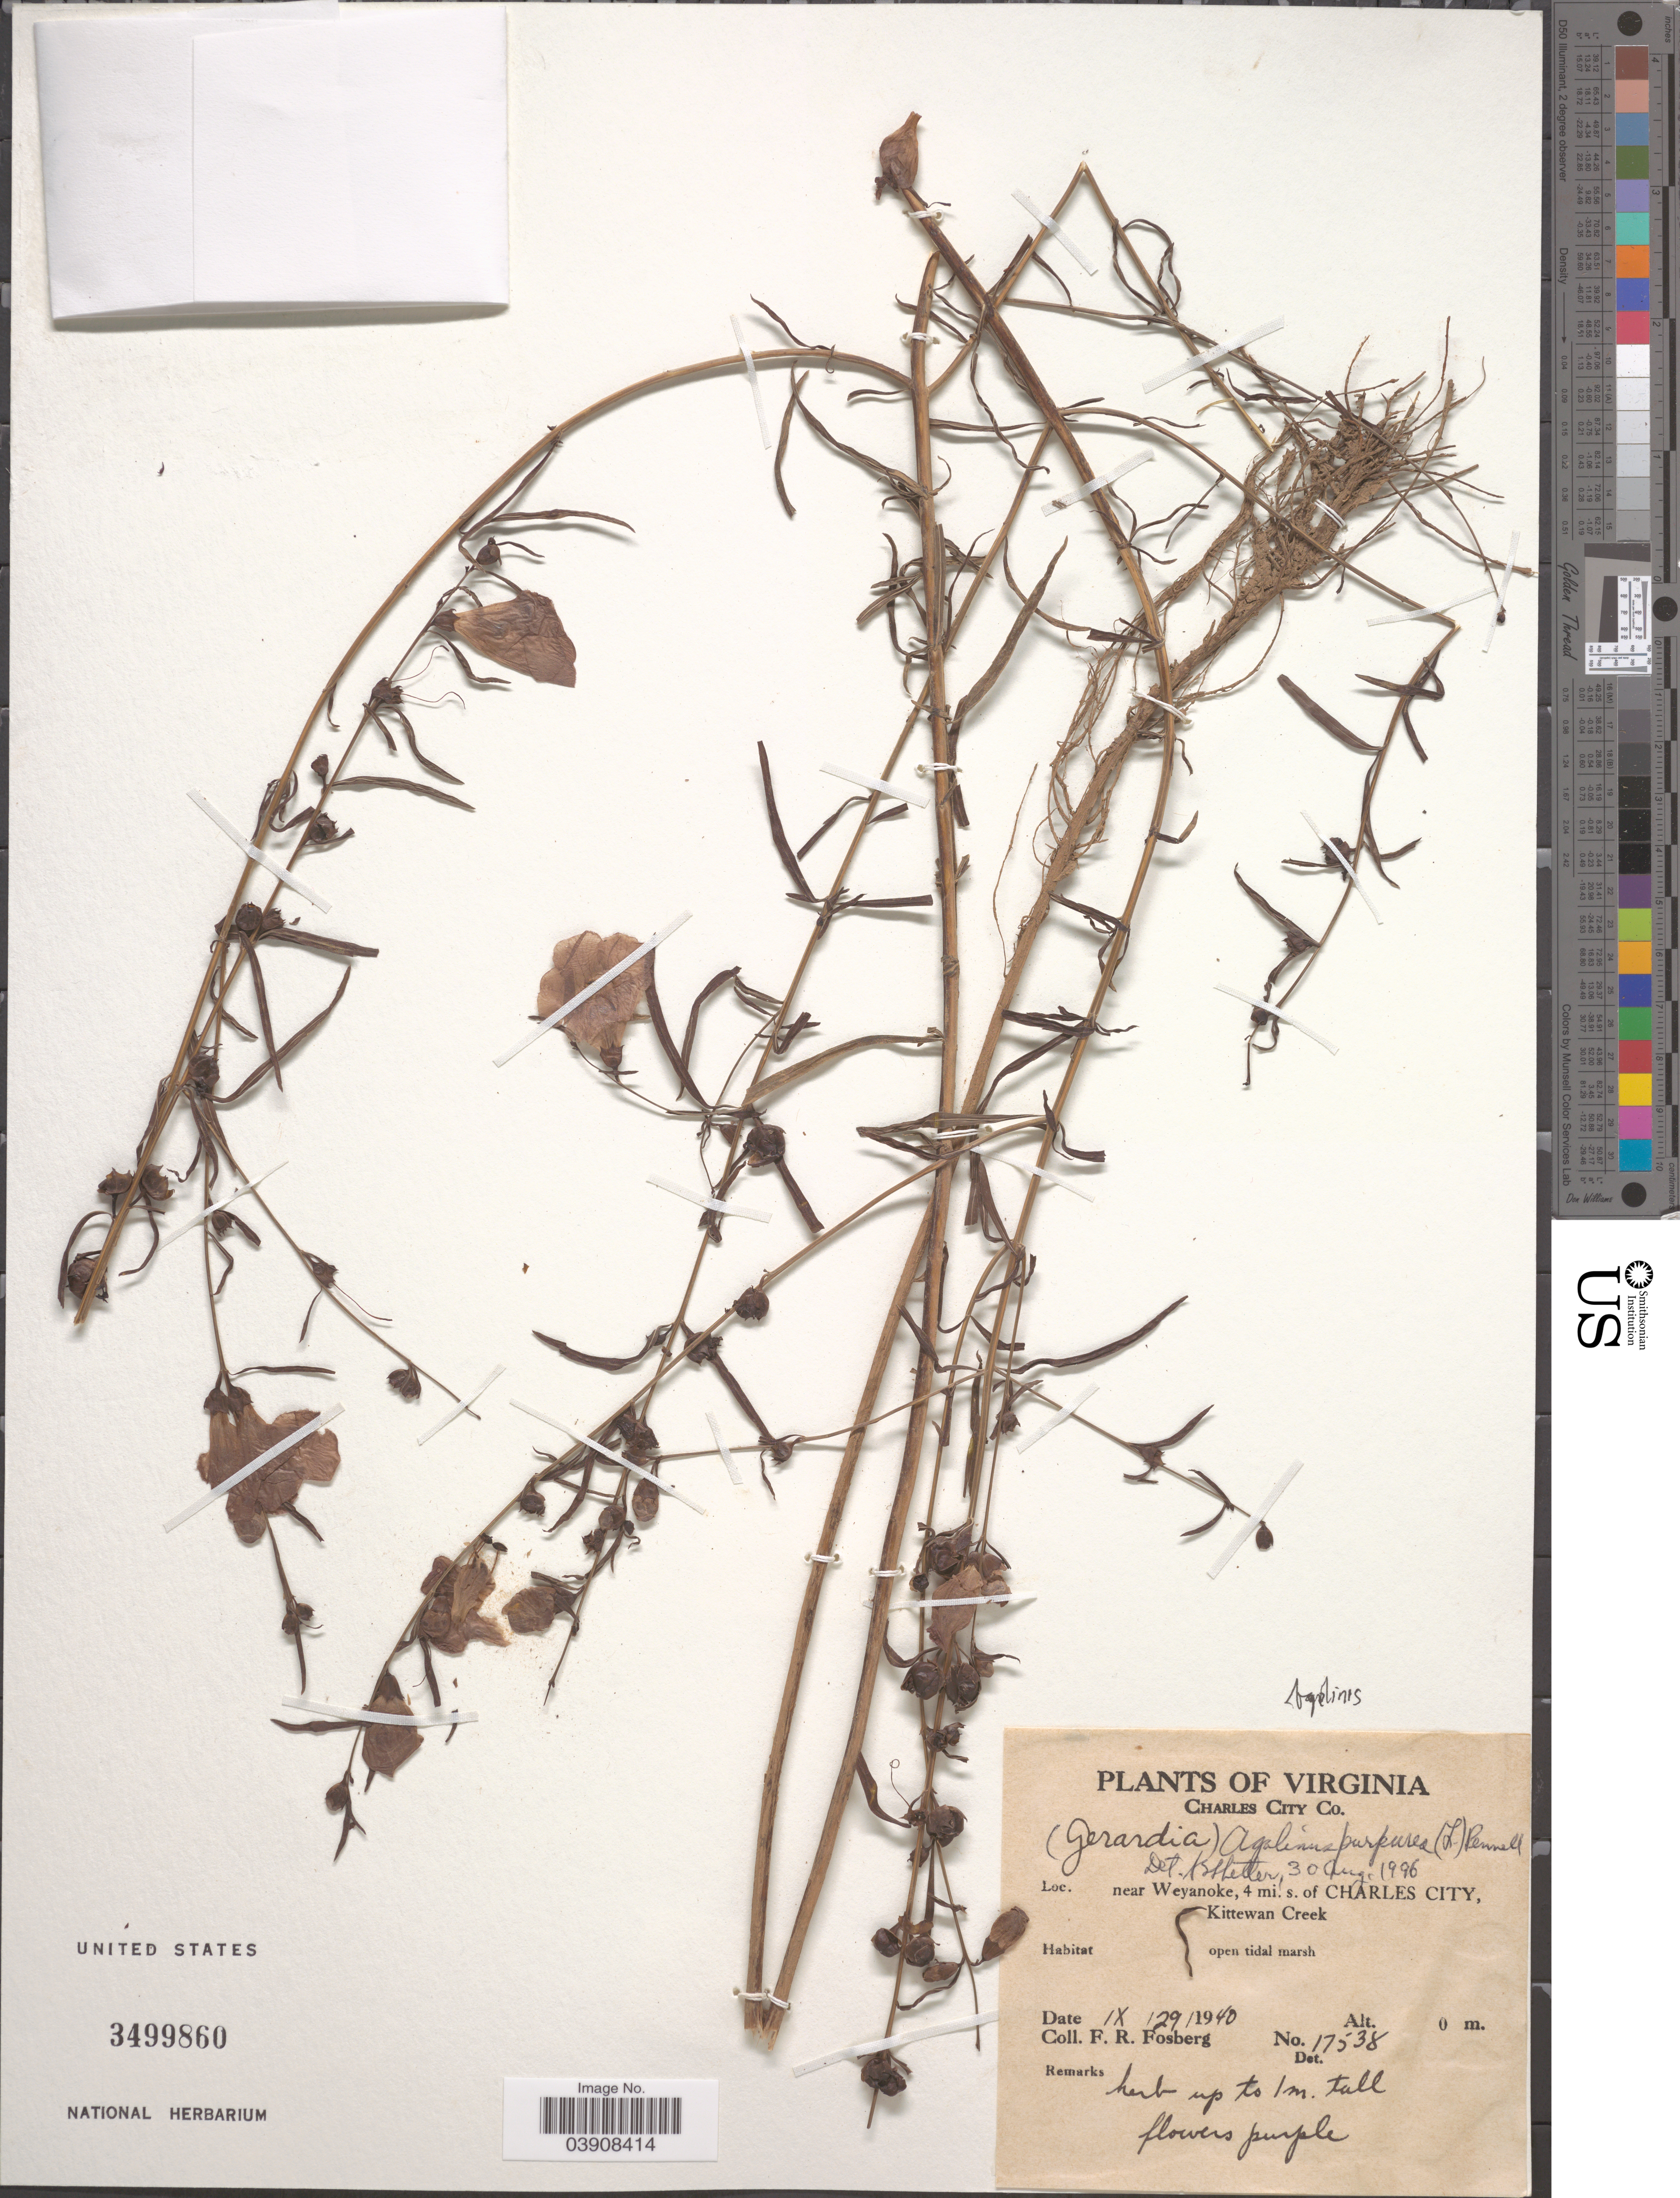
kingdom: Plantae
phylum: Tracheophyta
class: Magnoliopsida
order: Lamiales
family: Orobanchaceae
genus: Agalinis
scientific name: Agalinis purpurea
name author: (L.) Pennell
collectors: F. R. Fosberg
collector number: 17538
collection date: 1940-09-29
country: United States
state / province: Virginia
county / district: Charles City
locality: Charles City Co. Near Weyanoke, 4 mi. s. of Charles City, Kittewan Creek.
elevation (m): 0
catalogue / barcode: US 3499860